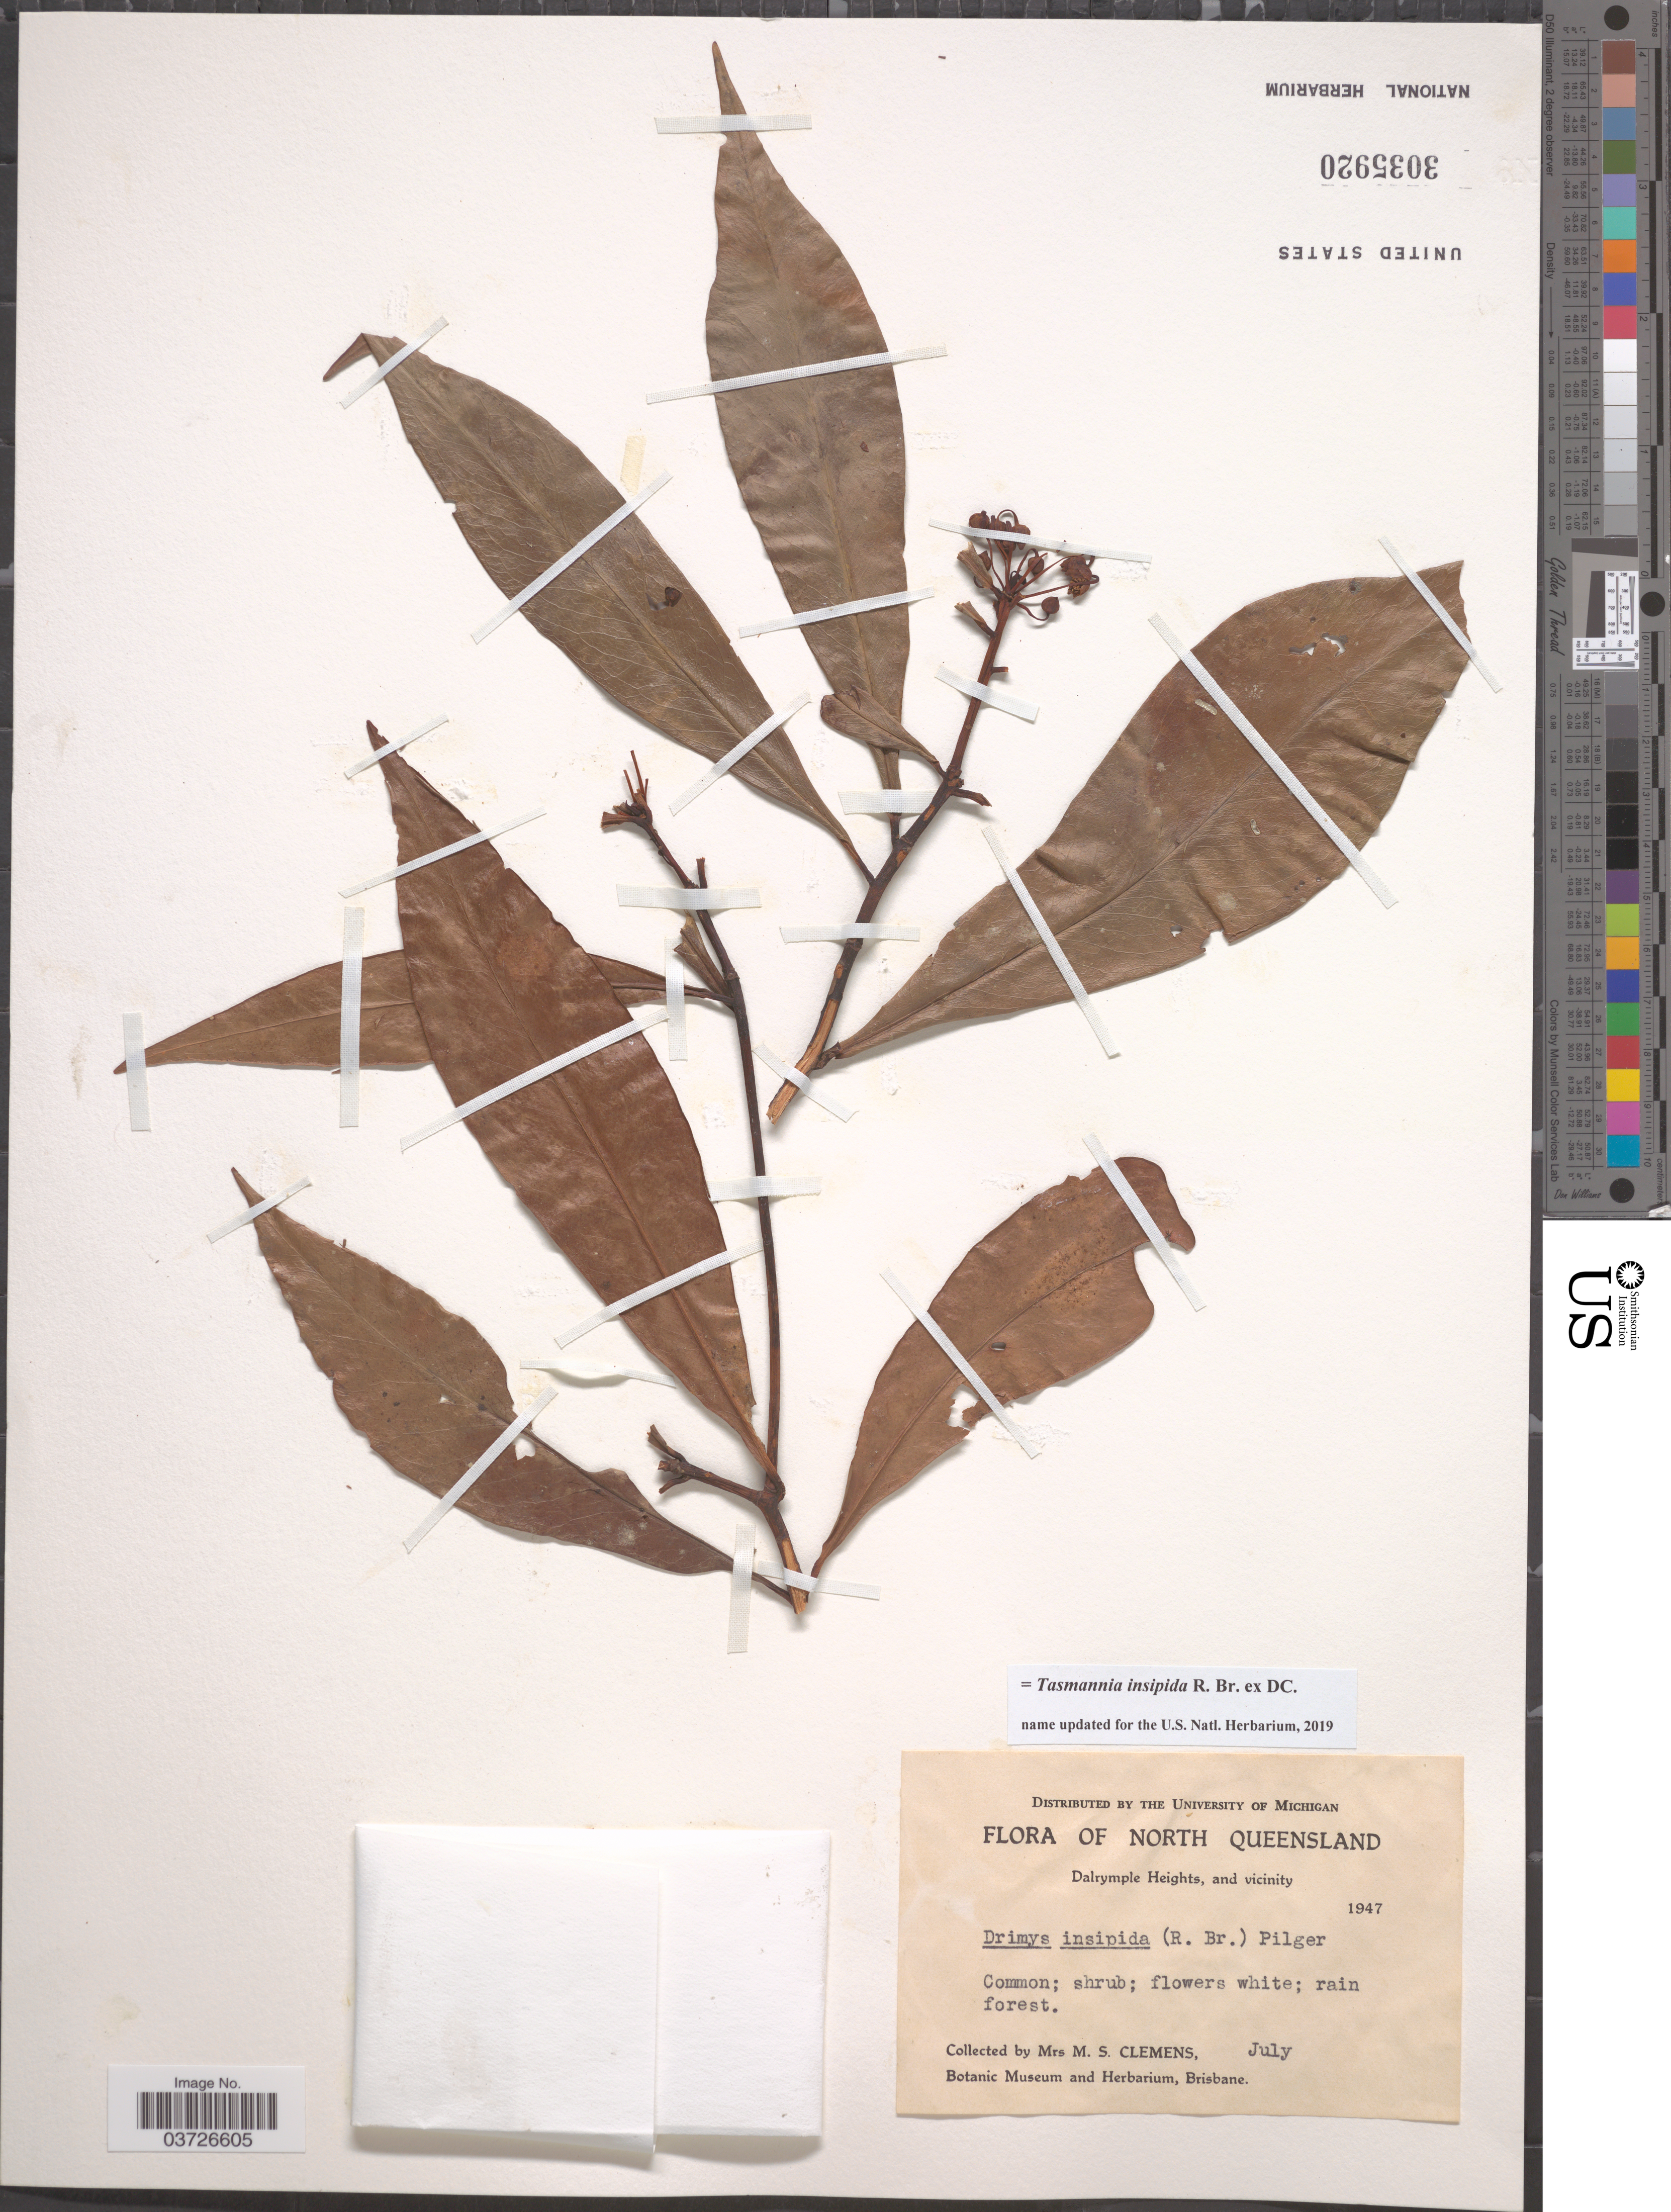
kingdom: Plantae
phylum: Tracheophyta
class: Magnoliopsida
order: Canellales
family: Winteraceae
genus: Tasmannia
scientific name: Tasmannia insipida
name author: R. Br. ex DC.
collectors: M. S. Clemens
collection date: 1947-07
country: Australia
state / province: Queensland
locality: North Queensland. Dalrymple Heights, and vicinity.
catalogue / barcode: US 3035920